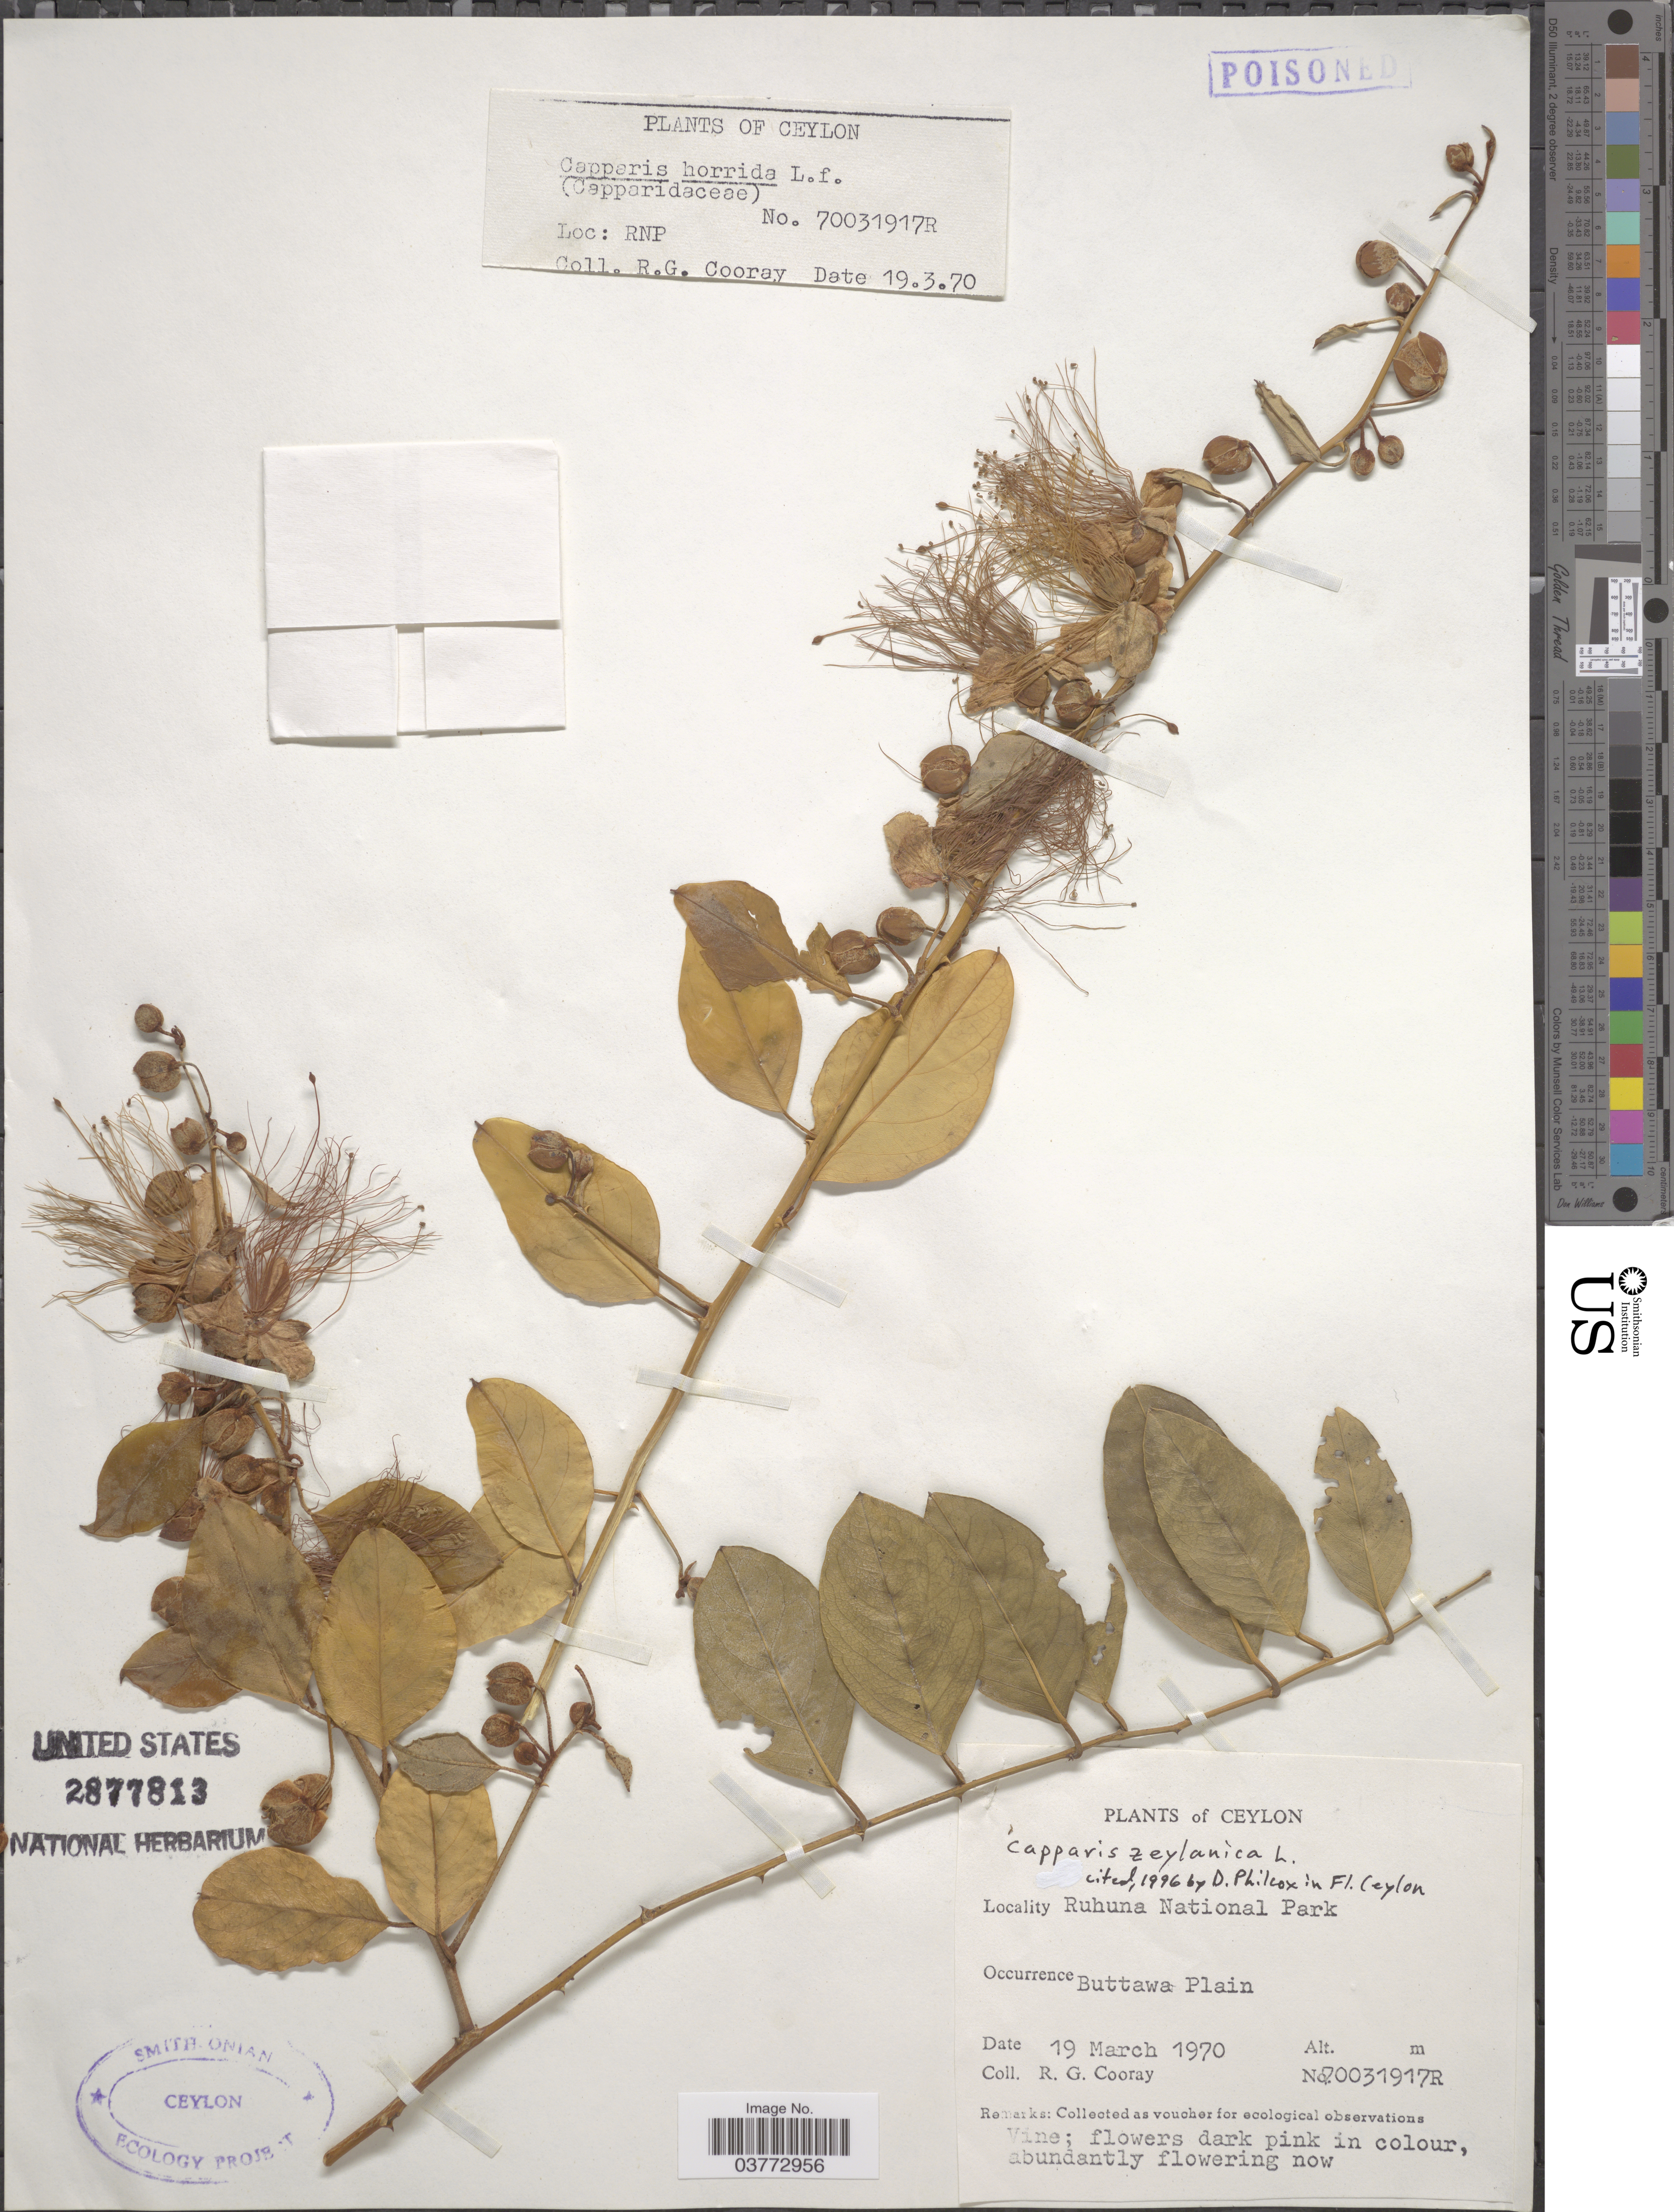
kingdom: Plantae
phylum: Tracheophyta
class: Magnoliopsida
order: Brassicales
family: Capparaceae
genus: Capparis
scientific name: Capparis zeylanica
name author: L.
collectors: R. Cooray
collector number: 70031917R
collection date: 1970-03-19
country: Sri Lanka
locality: Ceylon. RNP. Ruhuna National Park. Buttawa Plain.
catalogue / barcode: US 2877813